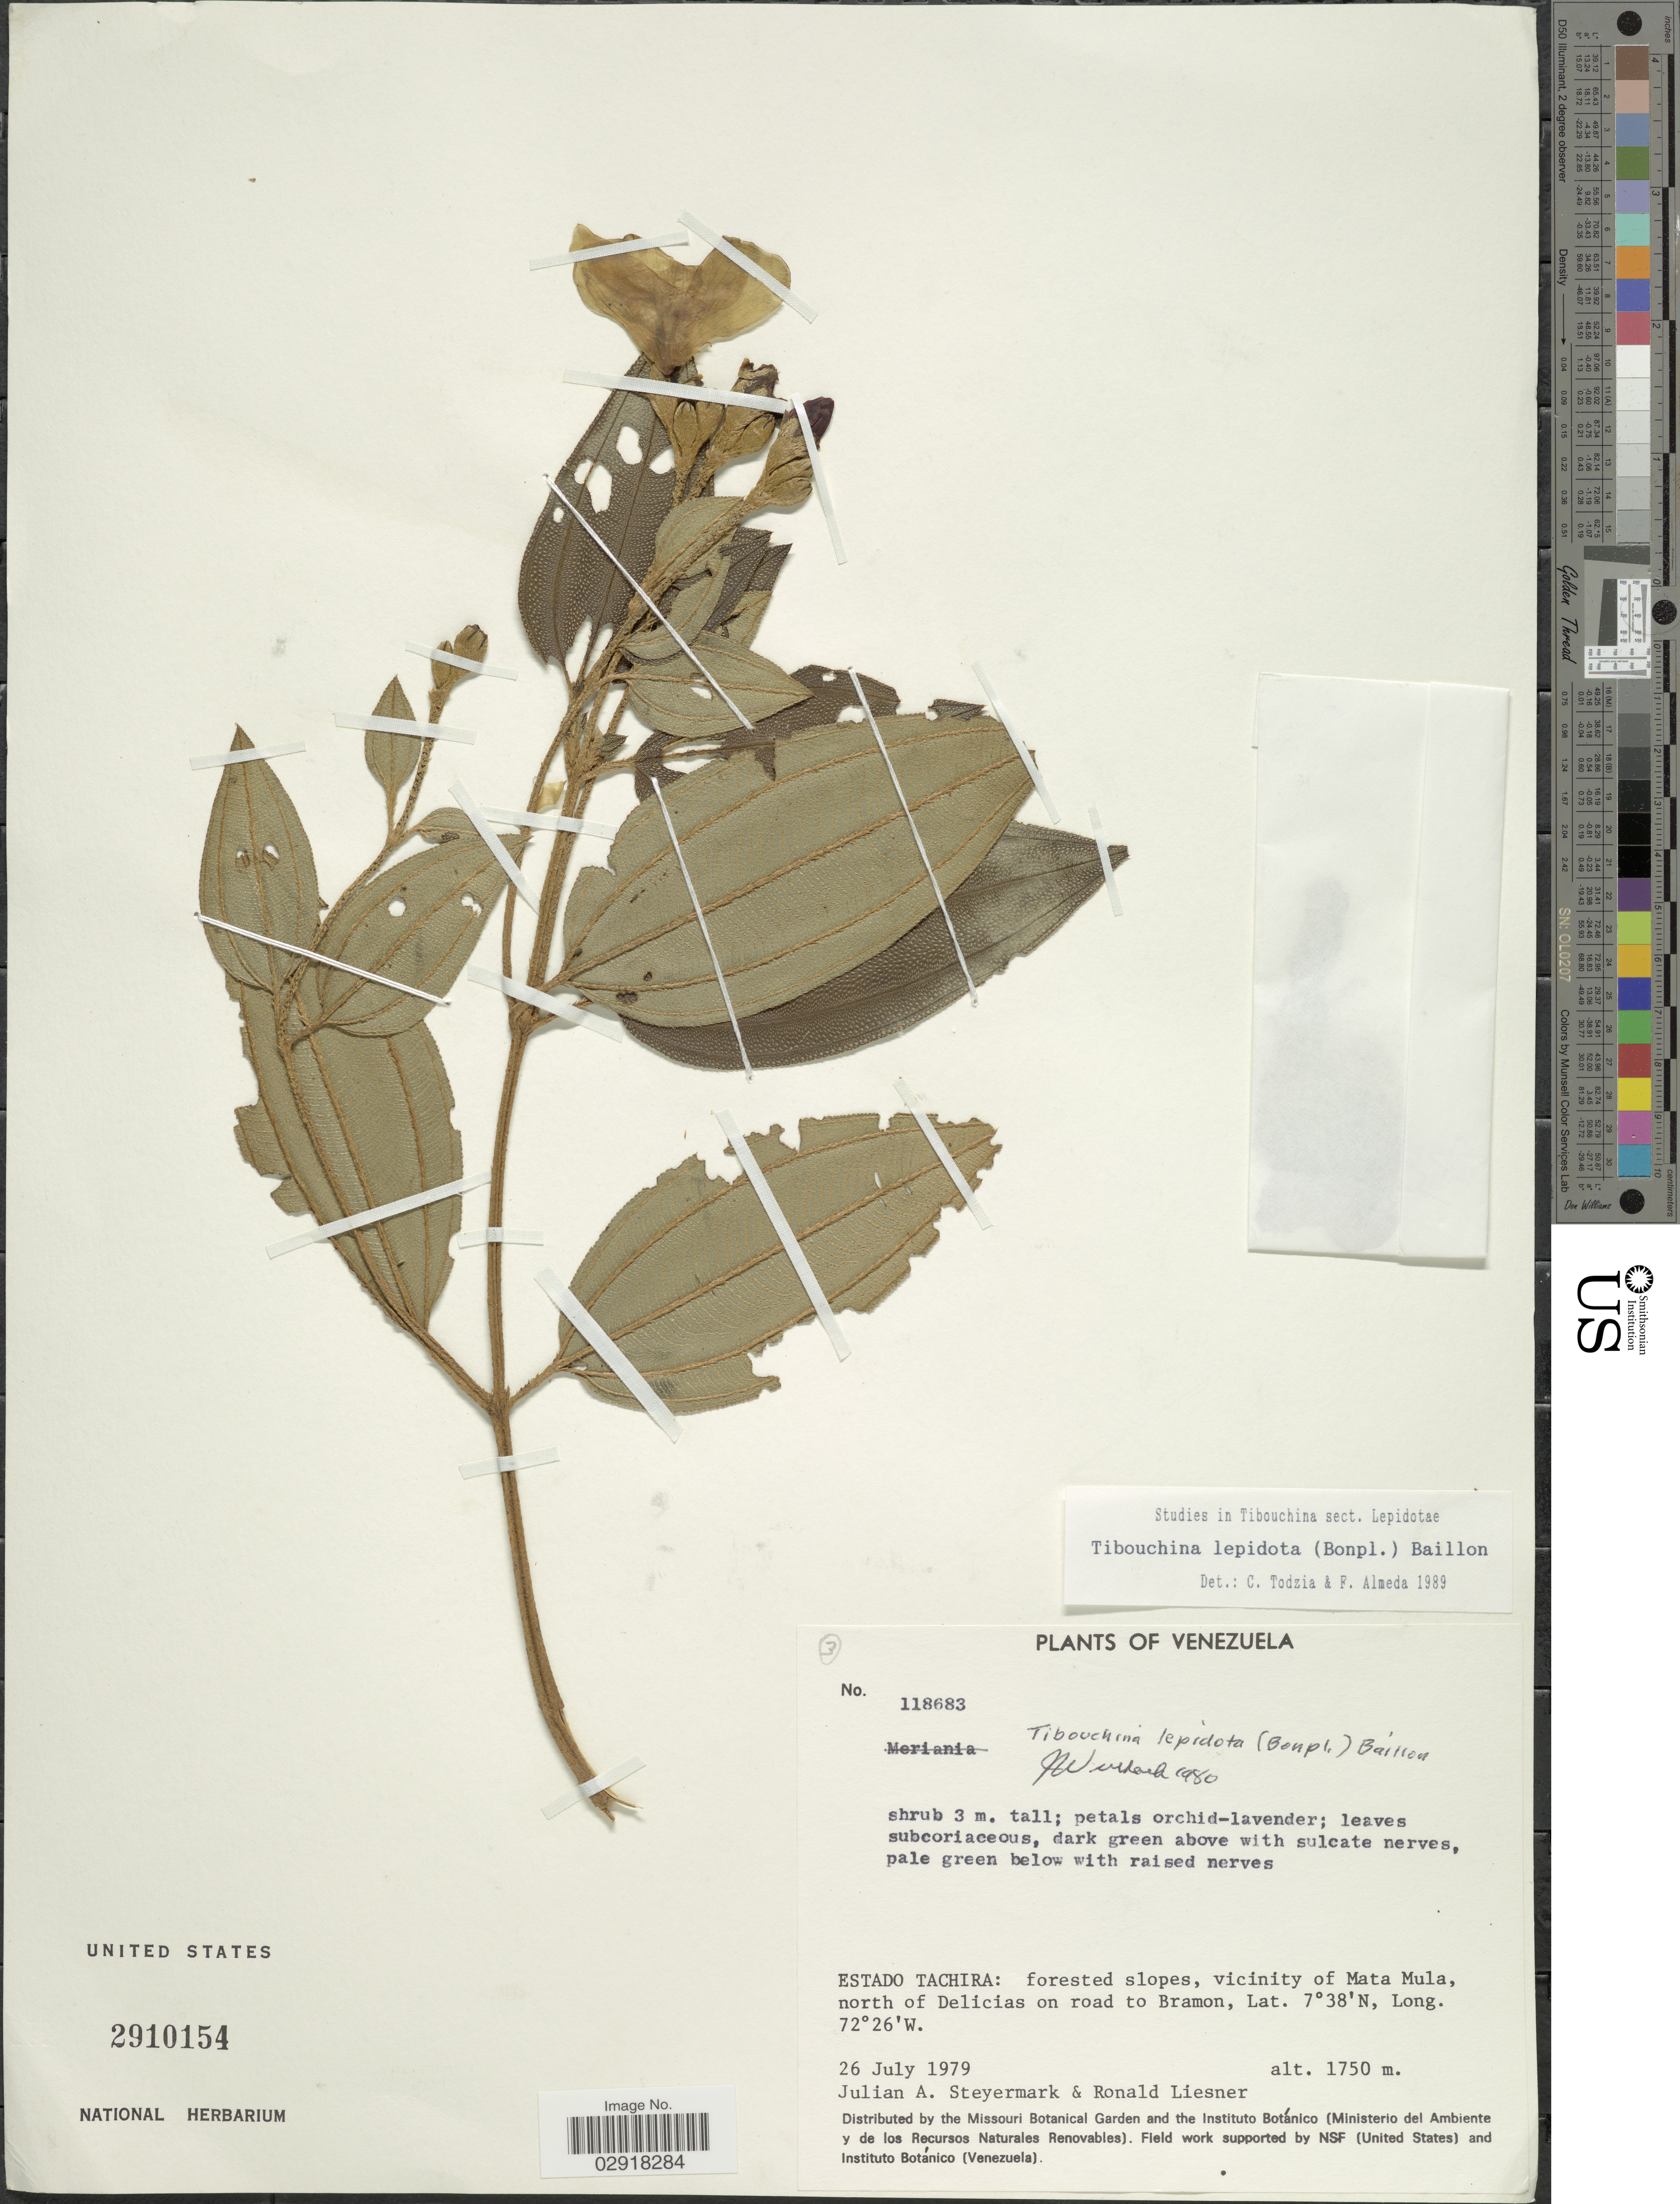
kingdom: Plantae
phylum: Tracheophyta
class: Magnoliopsida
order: Myrtales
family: Melastomataceae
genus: Andesanthus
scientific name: Andesanthus lepidotus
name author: (Humb. & Bonpl.) P.J.F. Guim. & Michelang.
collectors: J. Steyermark & R. L. Liesner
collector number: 118683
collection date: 1979-07-26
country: Venezuela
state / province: Tachira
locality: Vicinity of Mata Mula, north of Delicias on road to Bramon.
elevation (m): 1750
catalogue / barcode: US 2910154